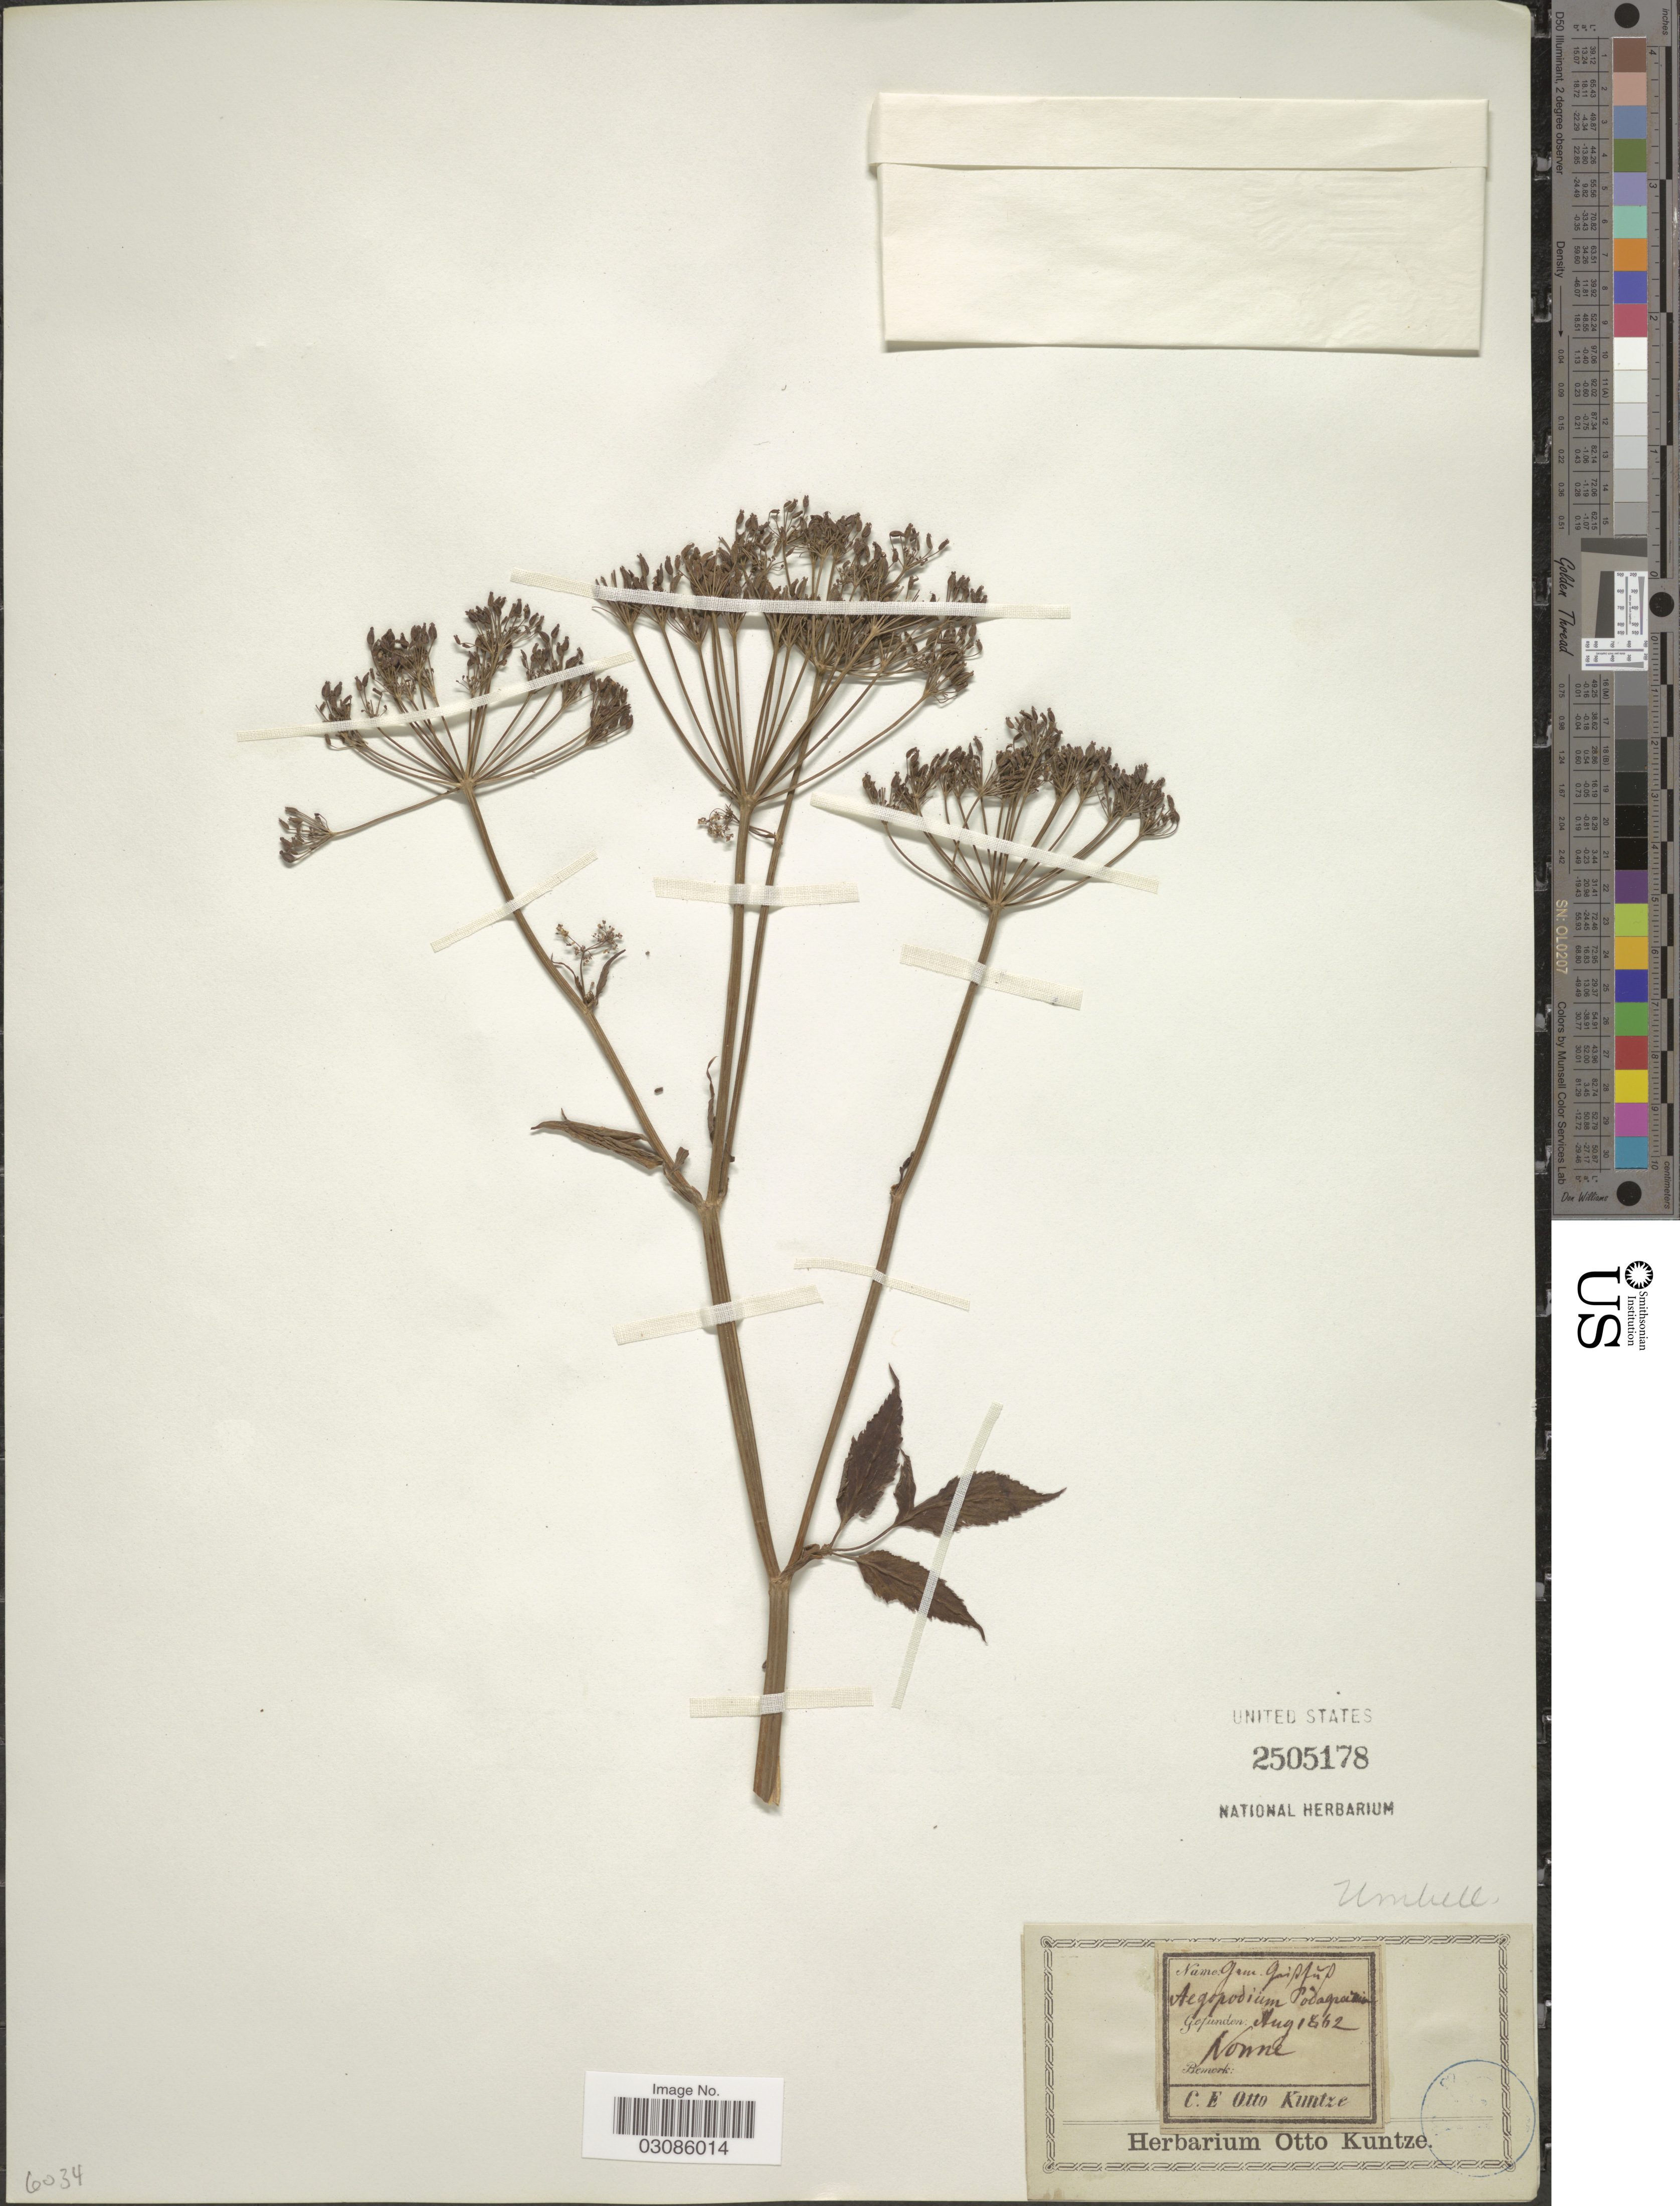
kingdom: Plantae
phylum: Tracheophyta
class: Magnoliopsida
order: Apiales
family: Apiaceae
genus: Aegopodium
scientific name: Aegopodium podagraria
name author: L.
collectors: C.E.O. Kuntze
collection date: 1862-08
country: Germany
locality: Nonne.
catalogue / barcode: US 2505178